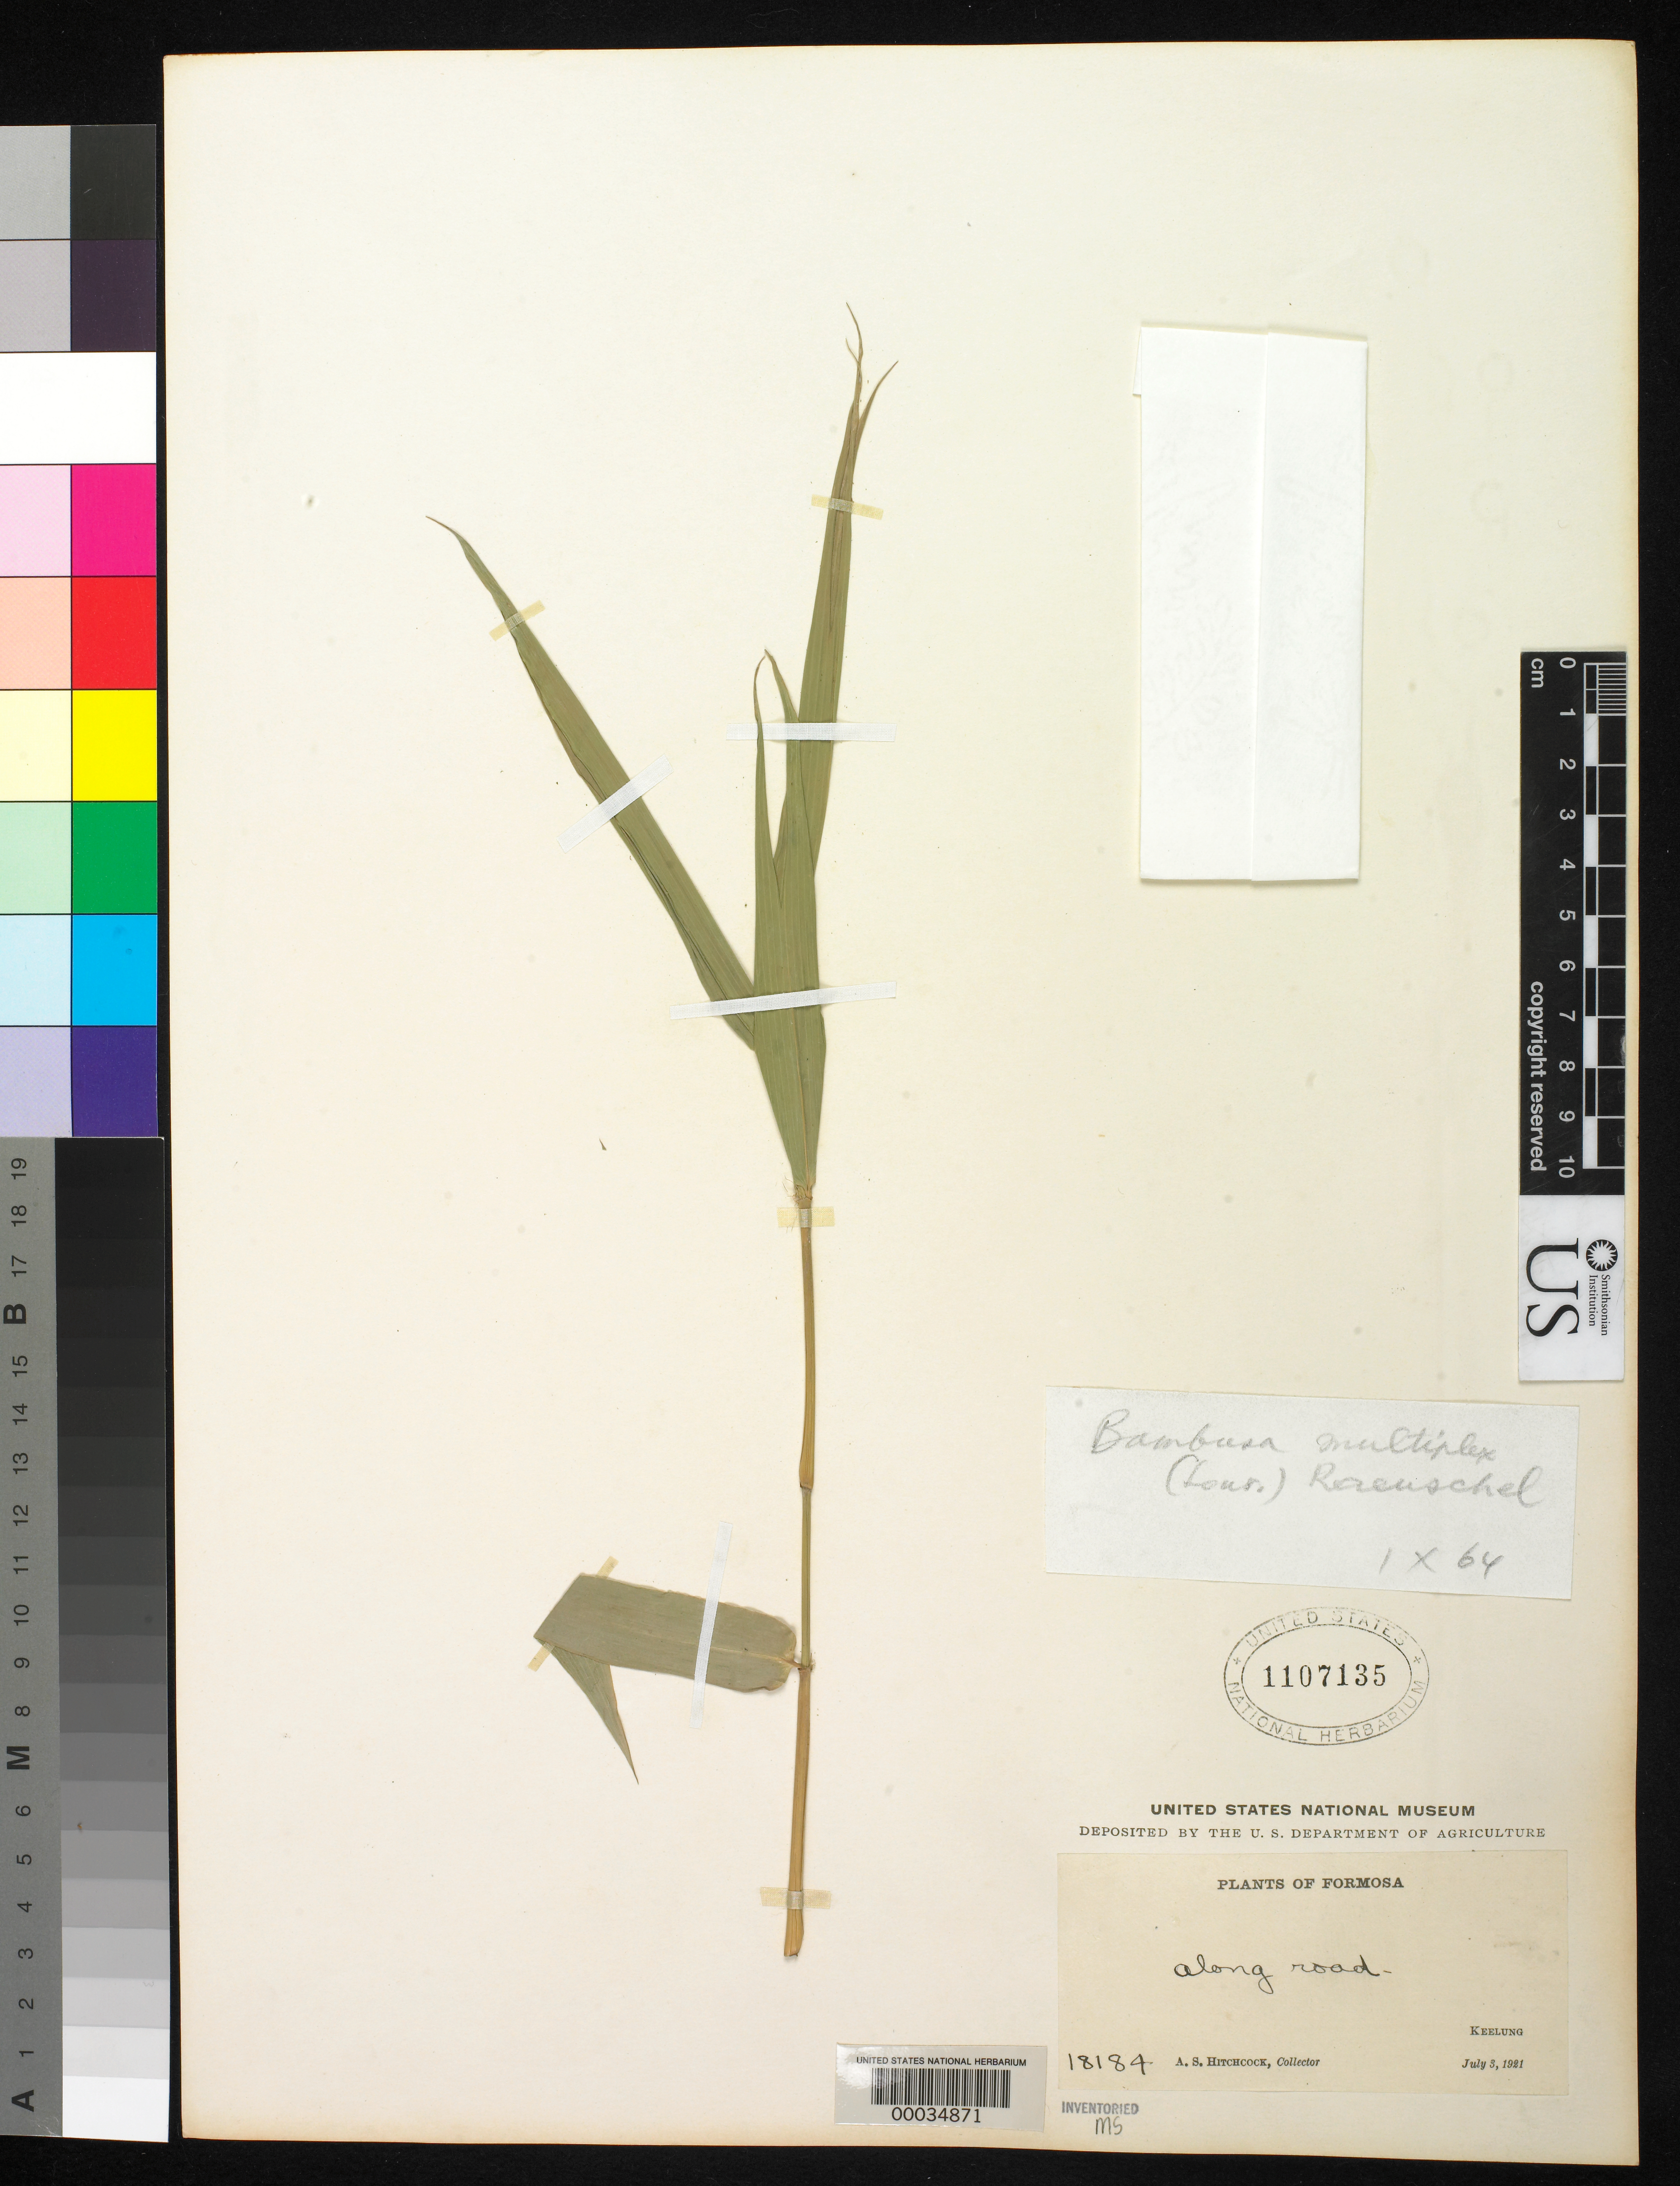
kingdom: Plantae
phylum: Tracheophyta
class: Liliopsida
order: Poales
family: Poaceae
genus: Bambusa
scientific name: Bambusa glaucescens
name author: (Willd.) Merr.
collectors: A. S. Hitchcock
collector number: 18184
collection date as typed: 03 Jul 1921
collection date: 1921-07-03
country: Taiwan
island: Taiwan [Formosa]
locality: Keelung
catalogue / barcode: US 1107135